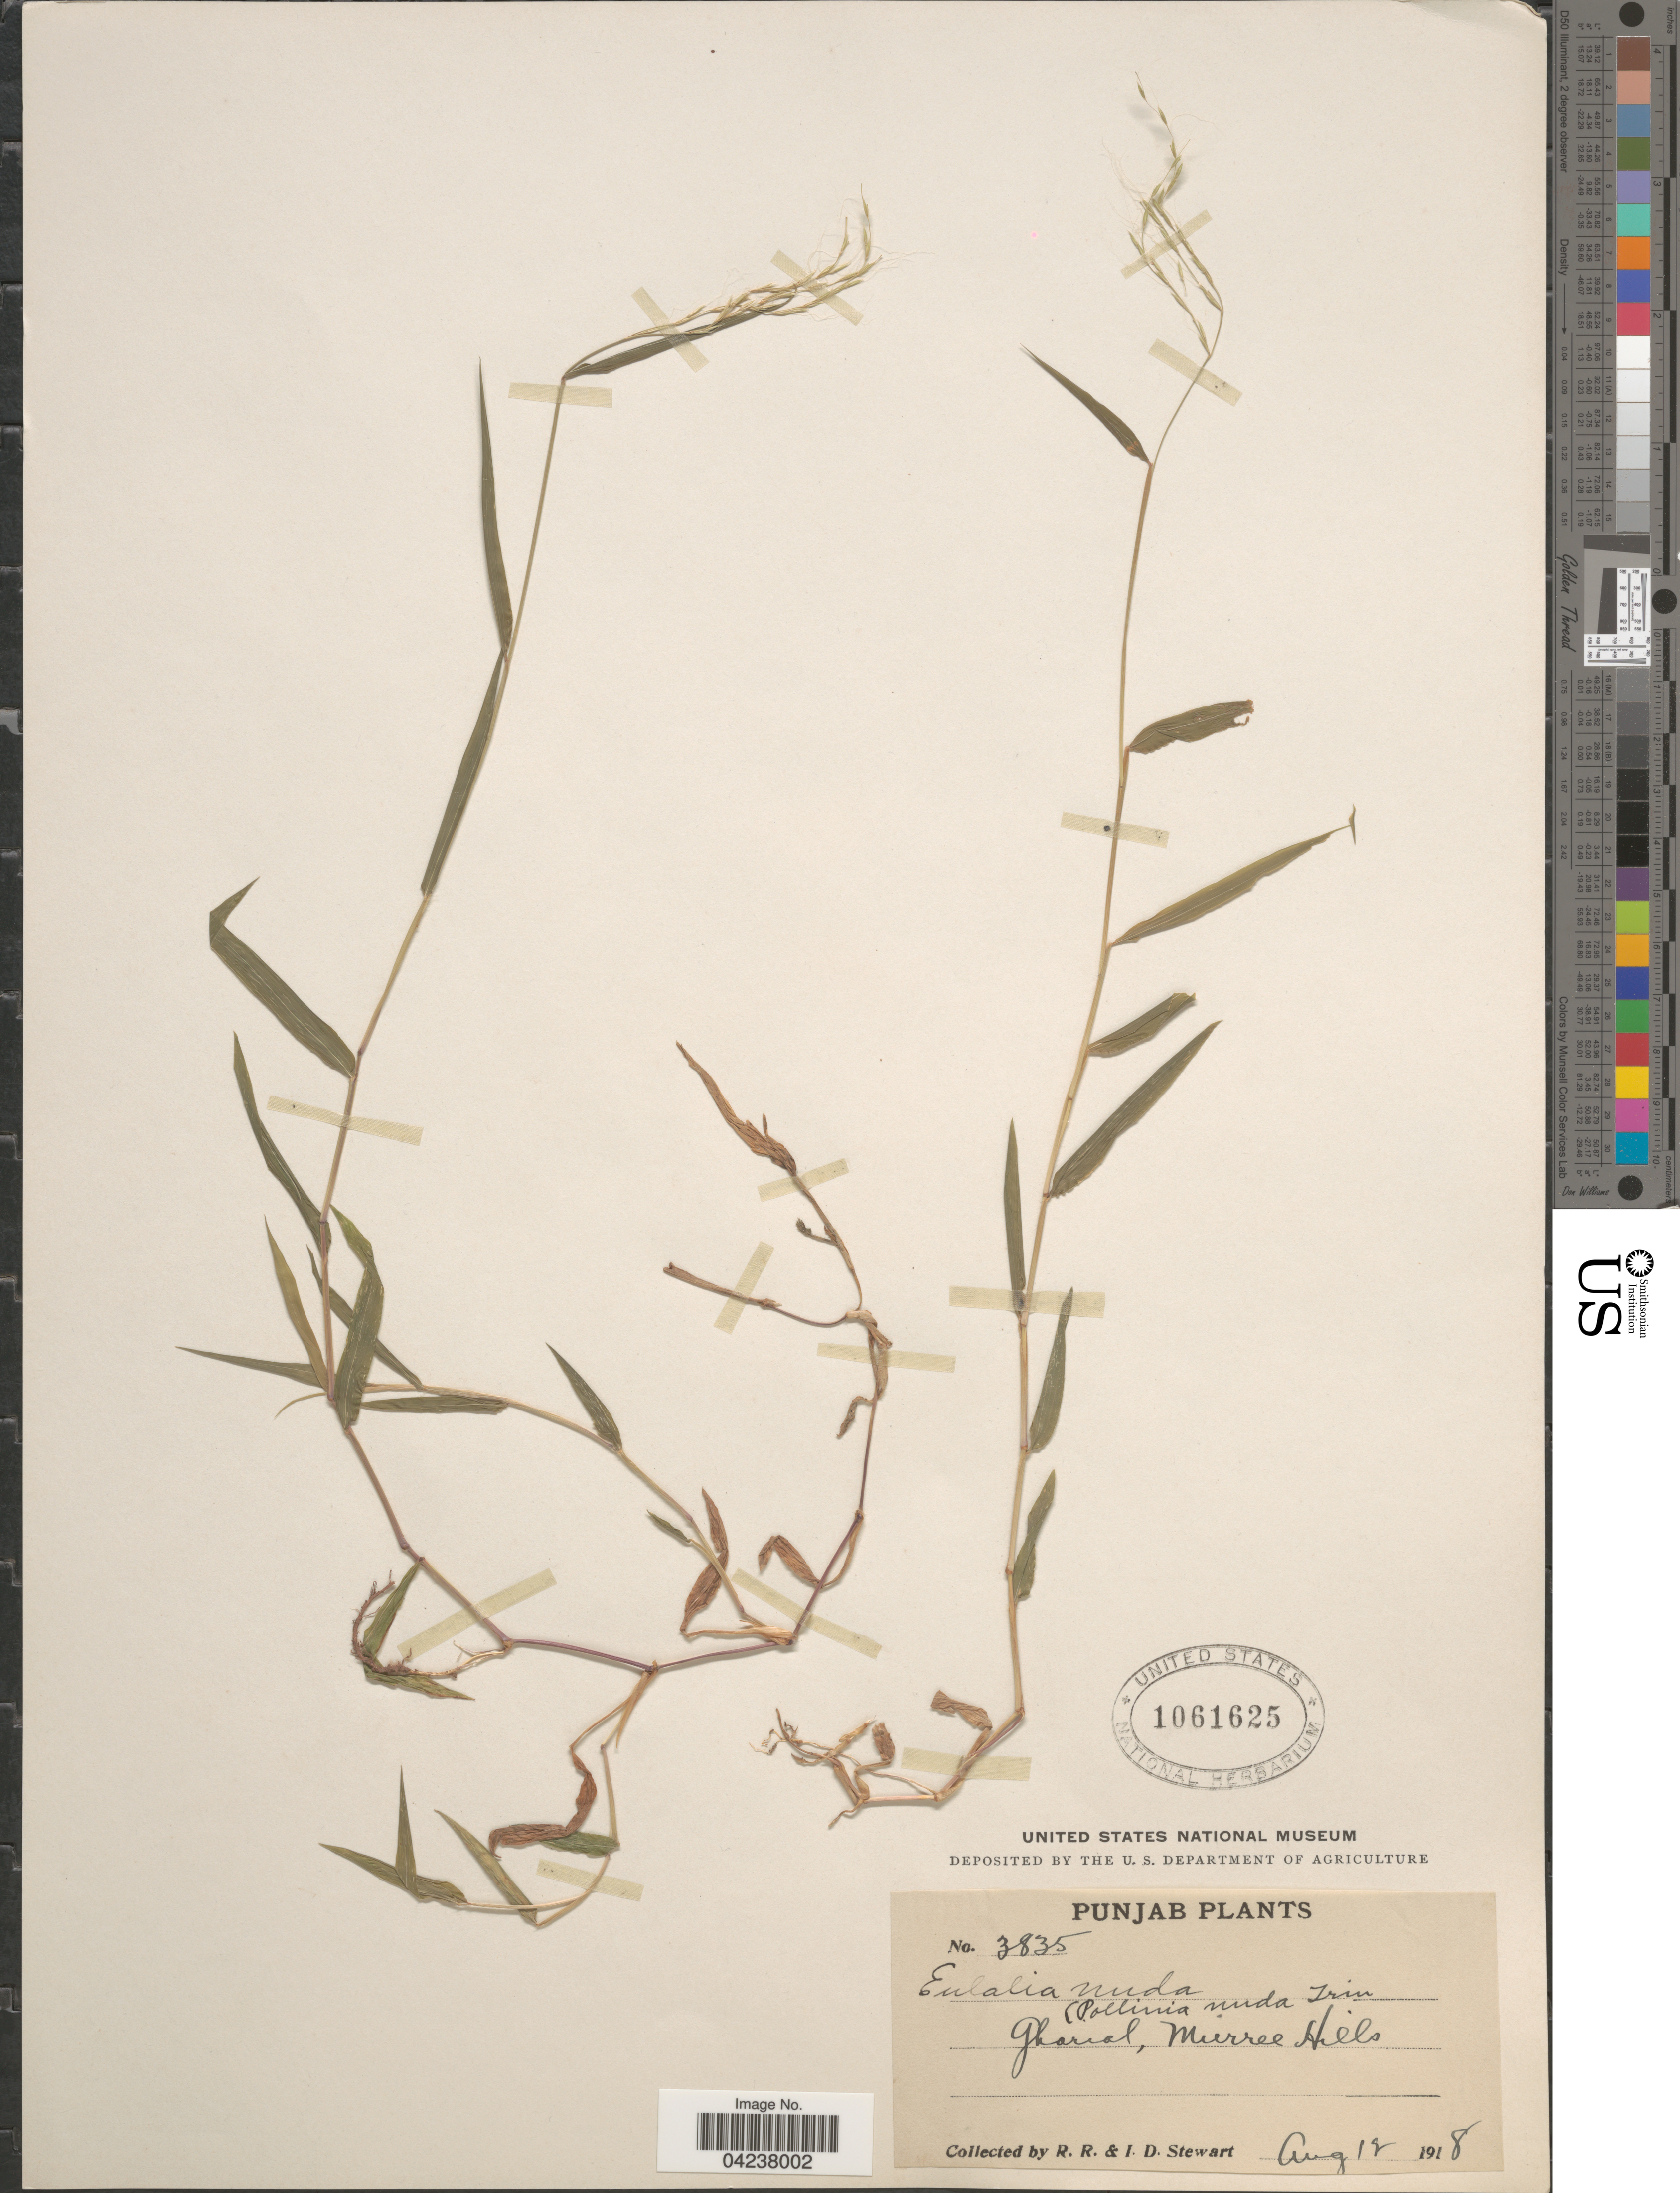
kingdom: Plantae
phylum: Tracheophyta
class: Liliopsida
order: Poales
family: Poaceae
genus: Microstegium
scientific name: Microstegium nudum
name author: (Trin.) A. Camus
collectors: R. Stewart & I. Stewart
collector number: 3835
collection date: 1918-08-12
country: Pakistan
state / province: Punjab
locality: Gharial, Murree Hills.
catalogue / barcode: US 1061625